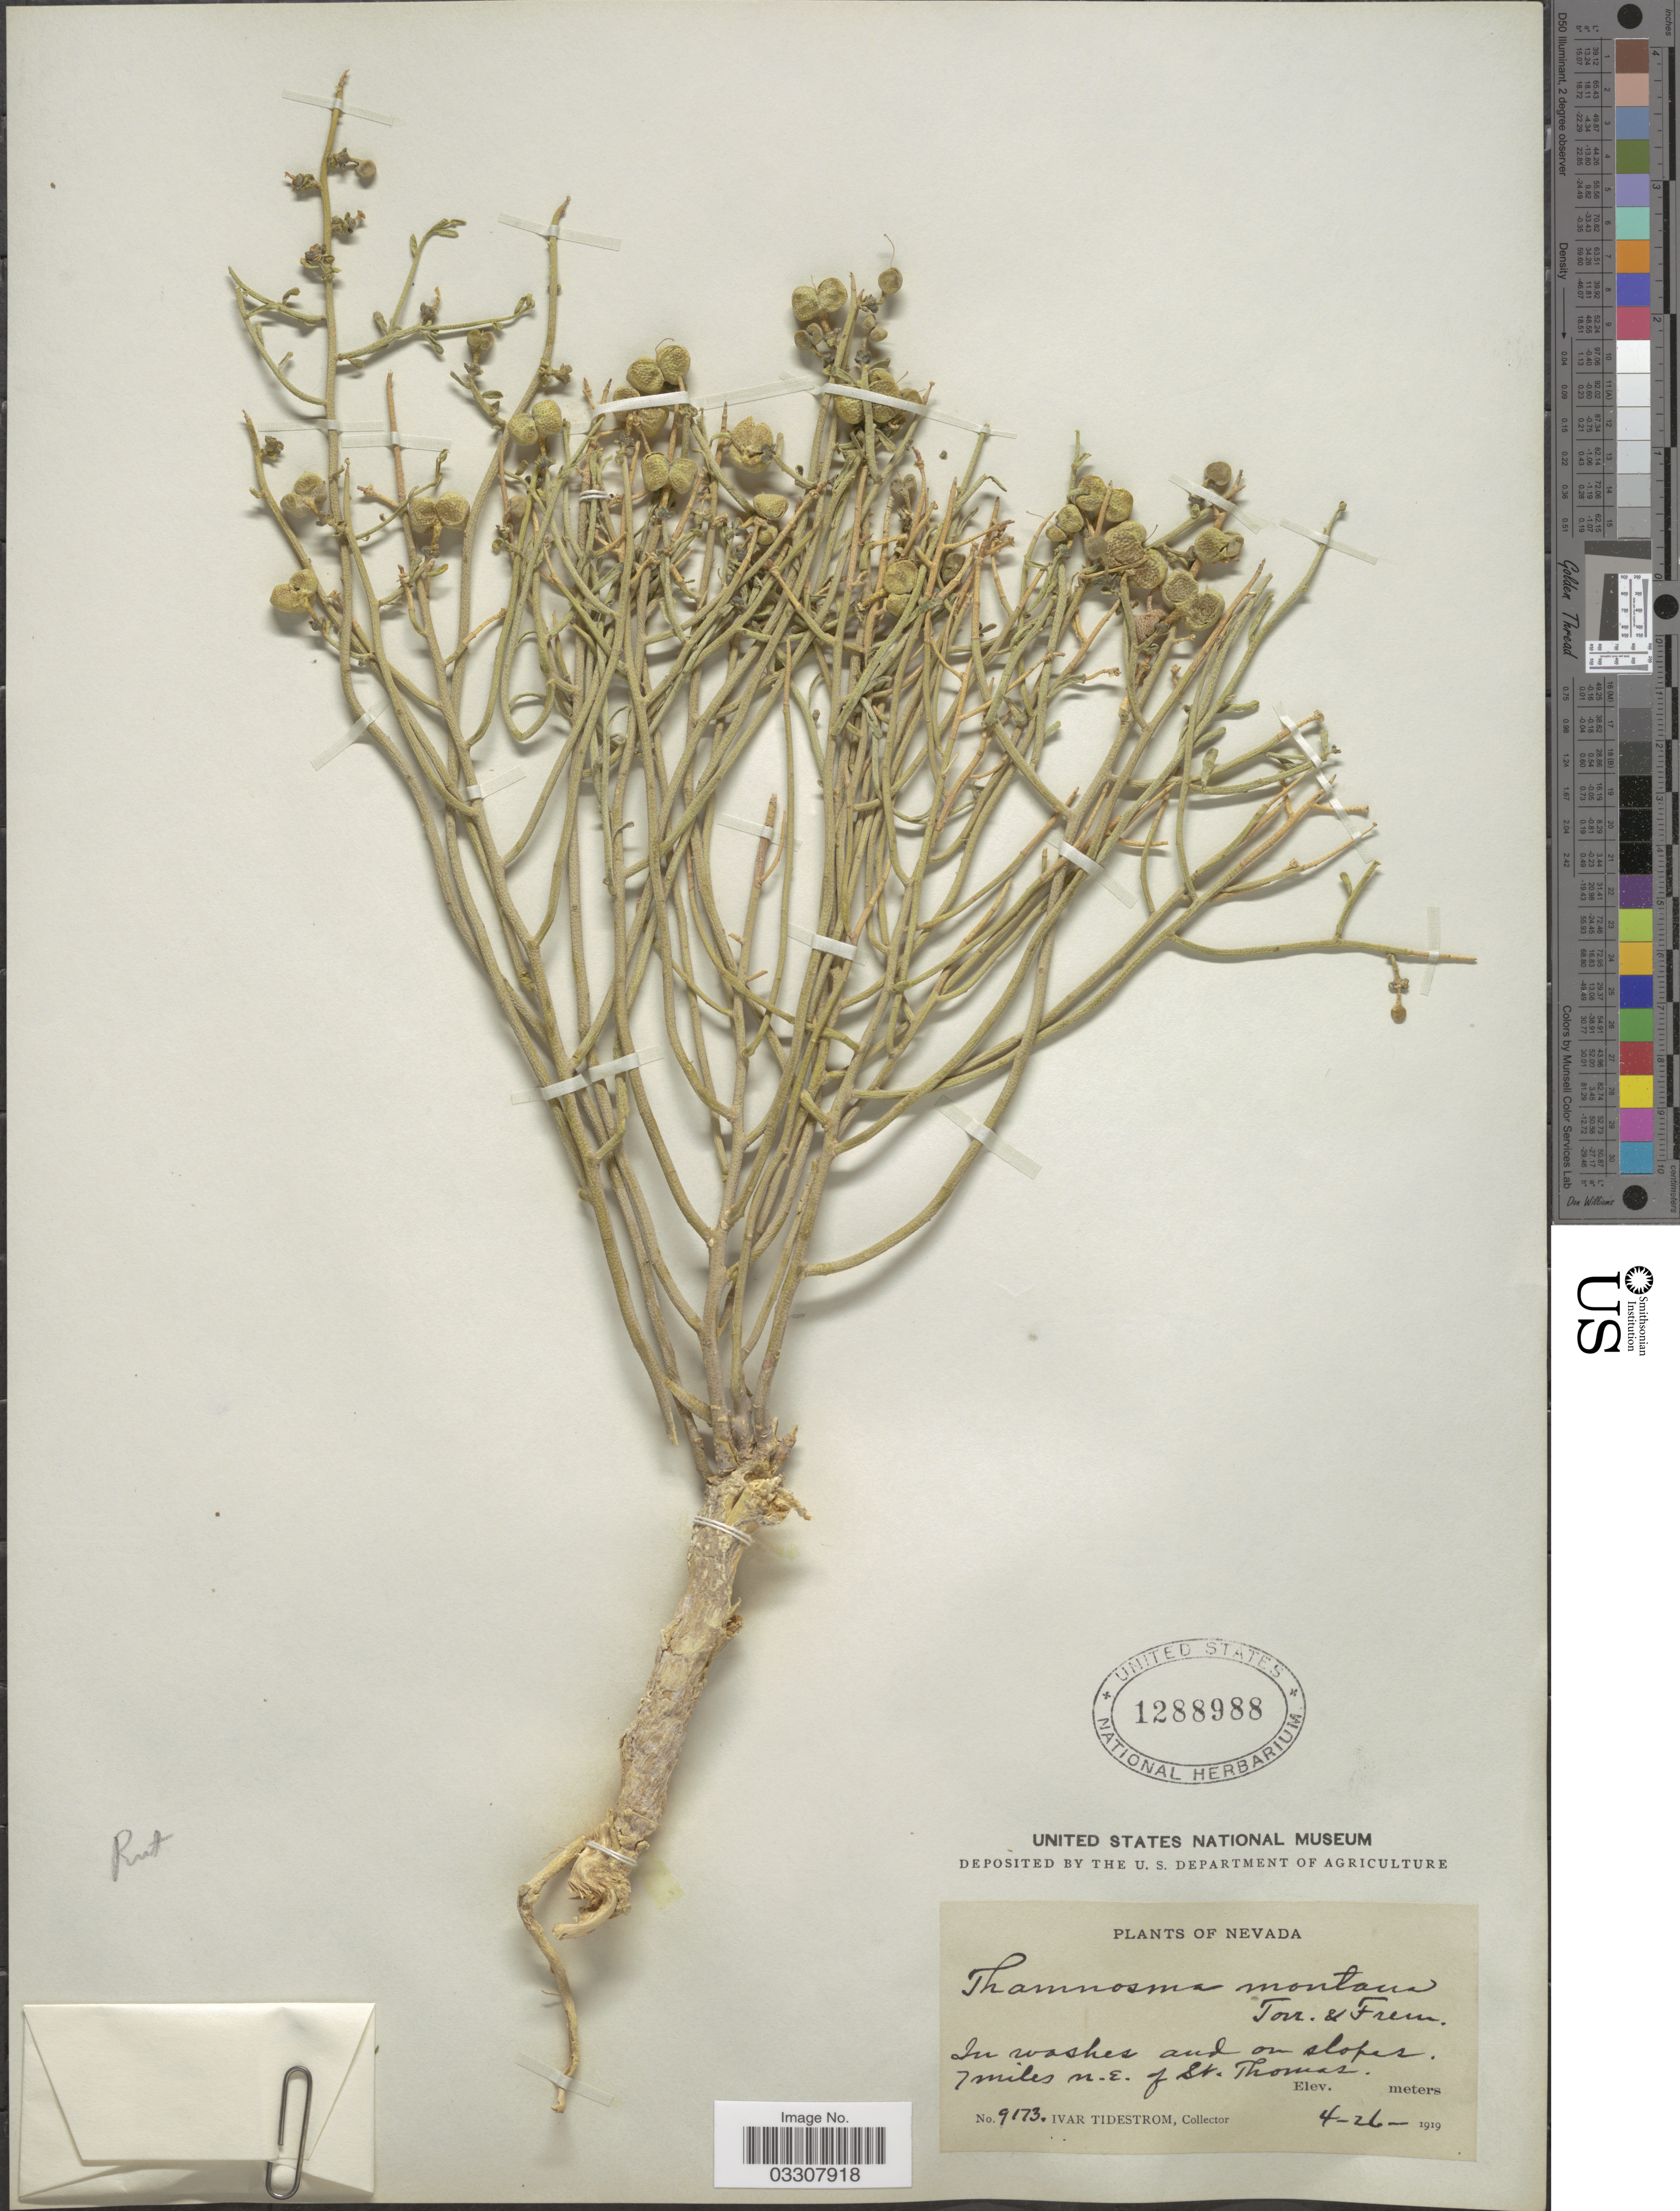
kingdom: Plantae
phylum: Tracheophyta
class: Magnoliopsida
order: Sapindales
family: Rutaceae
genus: Thamnosma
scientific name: Thamnosma montana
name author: Torr. & Frém.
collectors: I. F. Tidestrom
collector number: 9173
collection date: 1919-04-26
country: United States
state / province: Nevada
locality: In washes and on slopes. 7 miles n.e. of St. Thomas.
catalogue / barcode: US 1288988